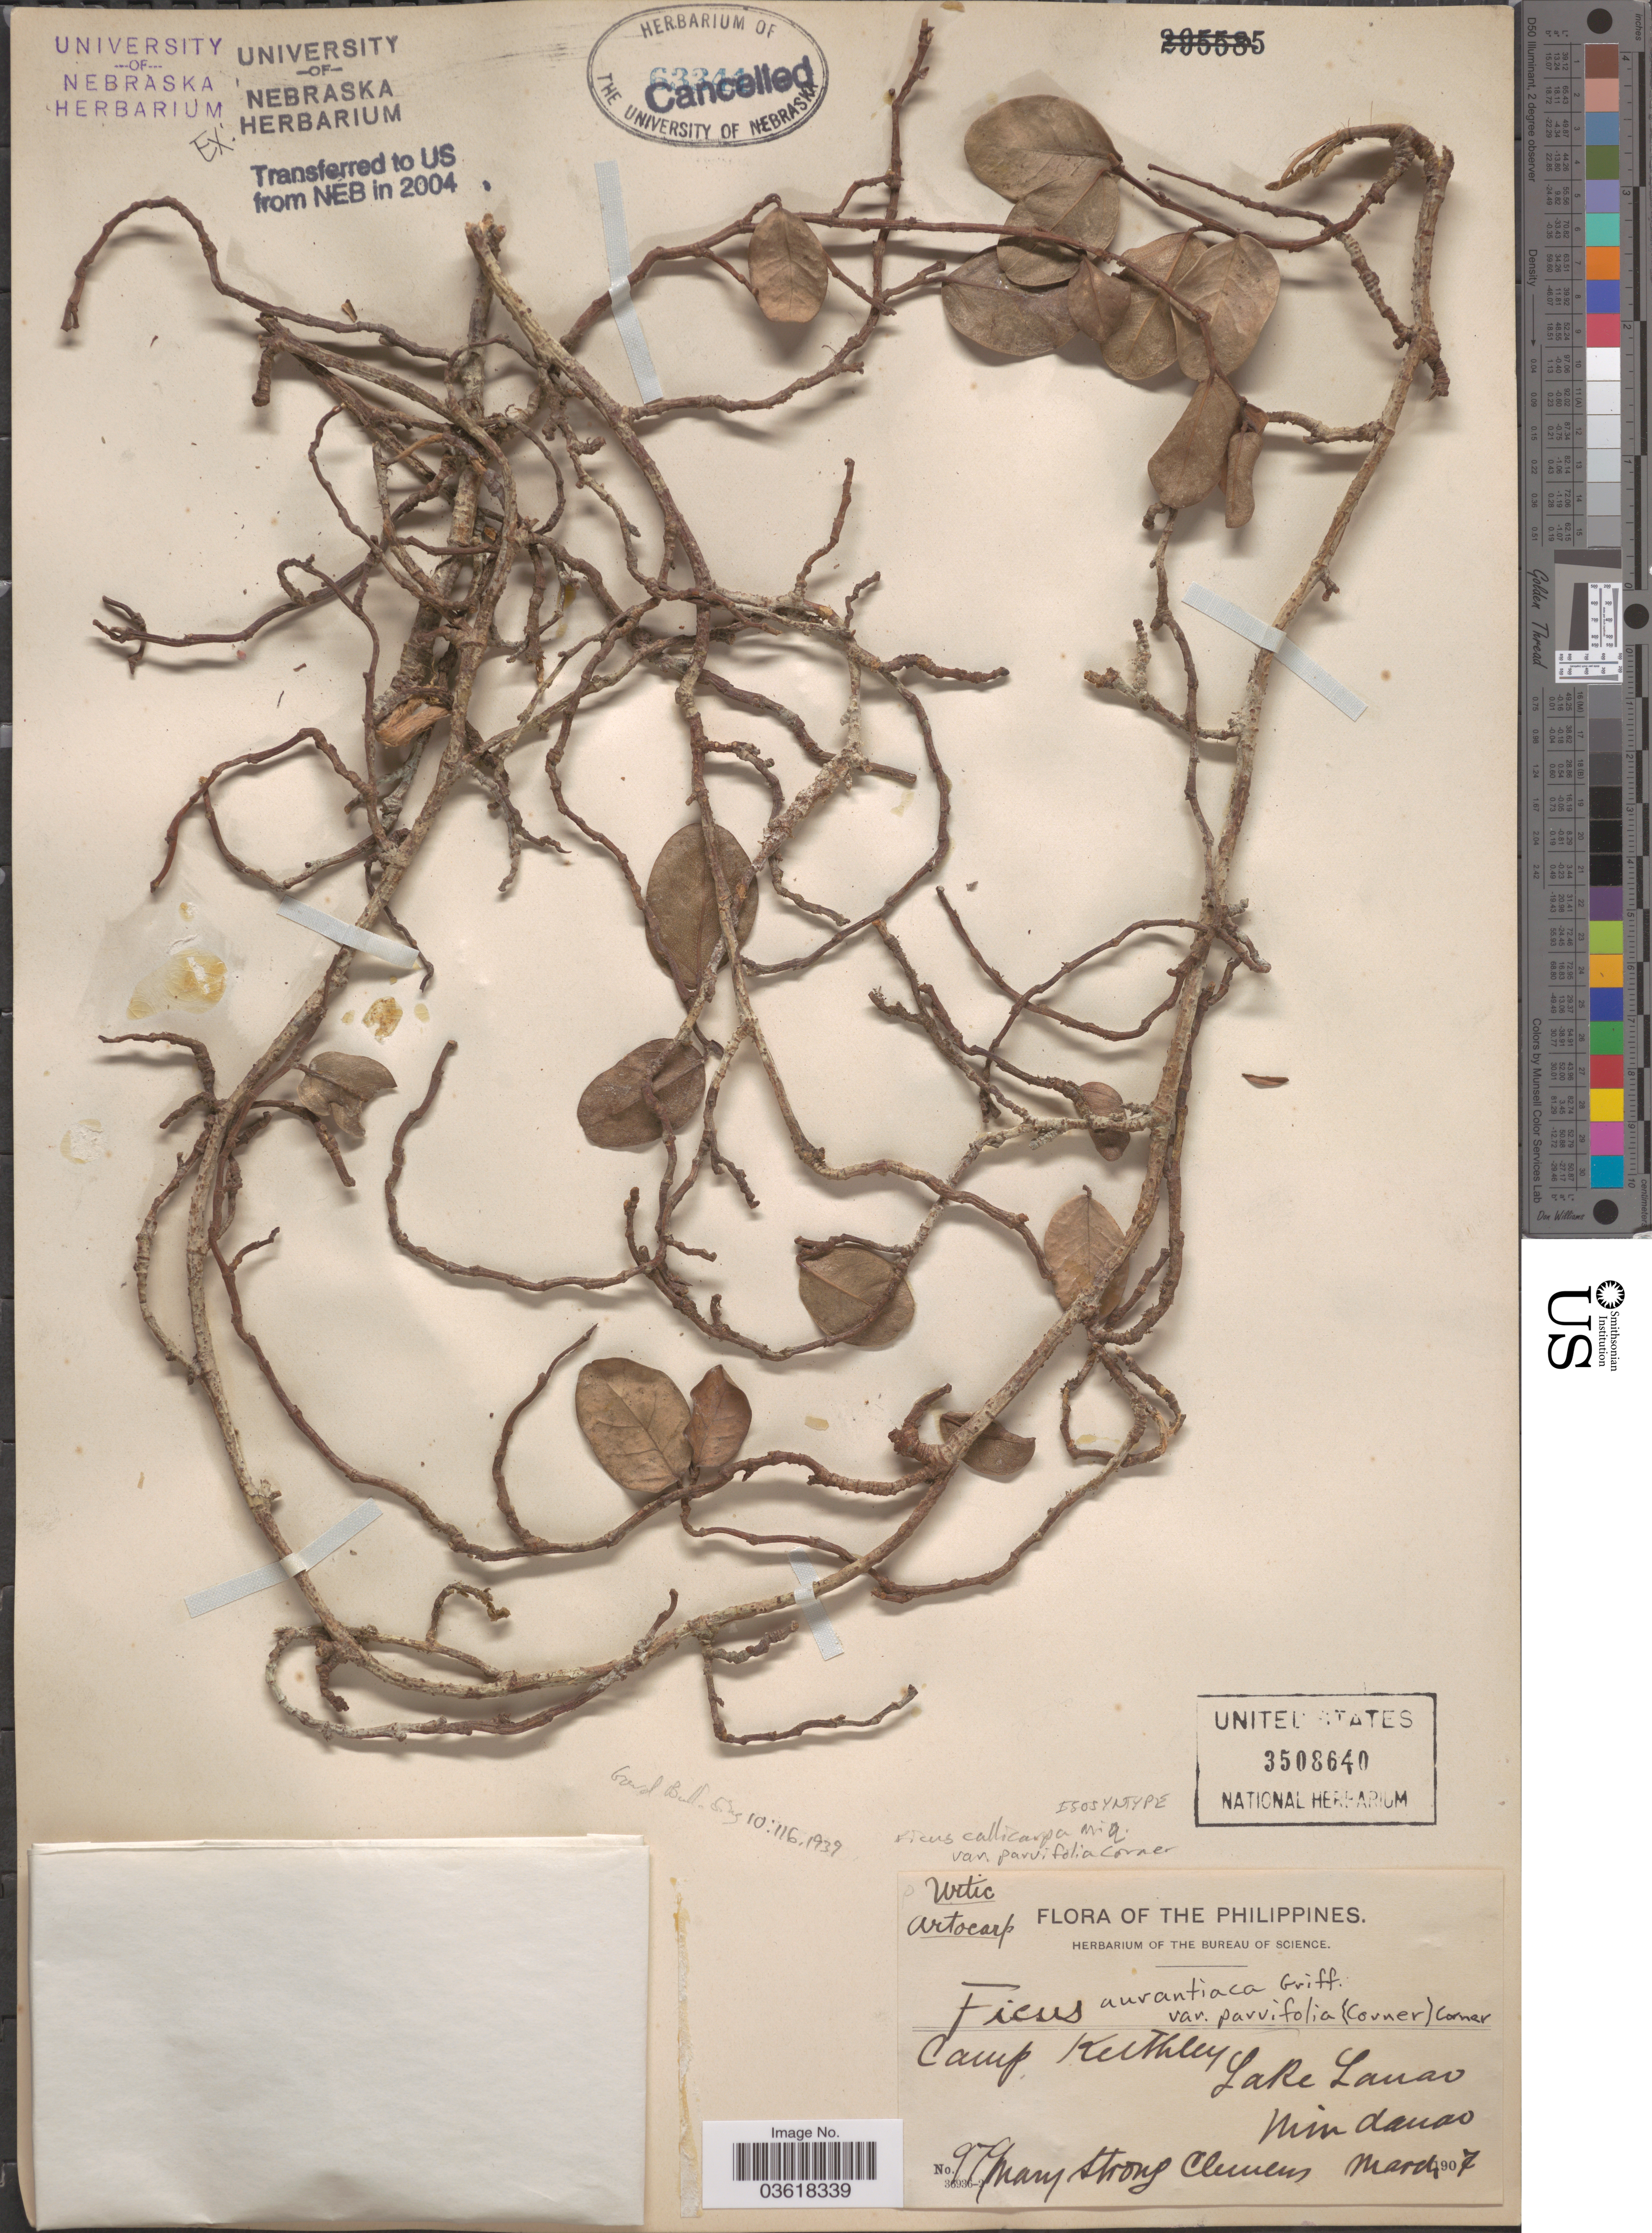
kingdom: Plantae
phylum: Tracheophyta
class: Magnoliopsida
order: Rosales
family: Moraceae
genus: Ficus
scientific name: Ficus aurantiacea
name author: Griff.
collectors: M. S. Clemens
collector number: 979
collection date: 1907-03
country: Philippines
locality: Camp Keithley, Lake Lanao, Mindanao.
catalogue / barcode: US 3508640